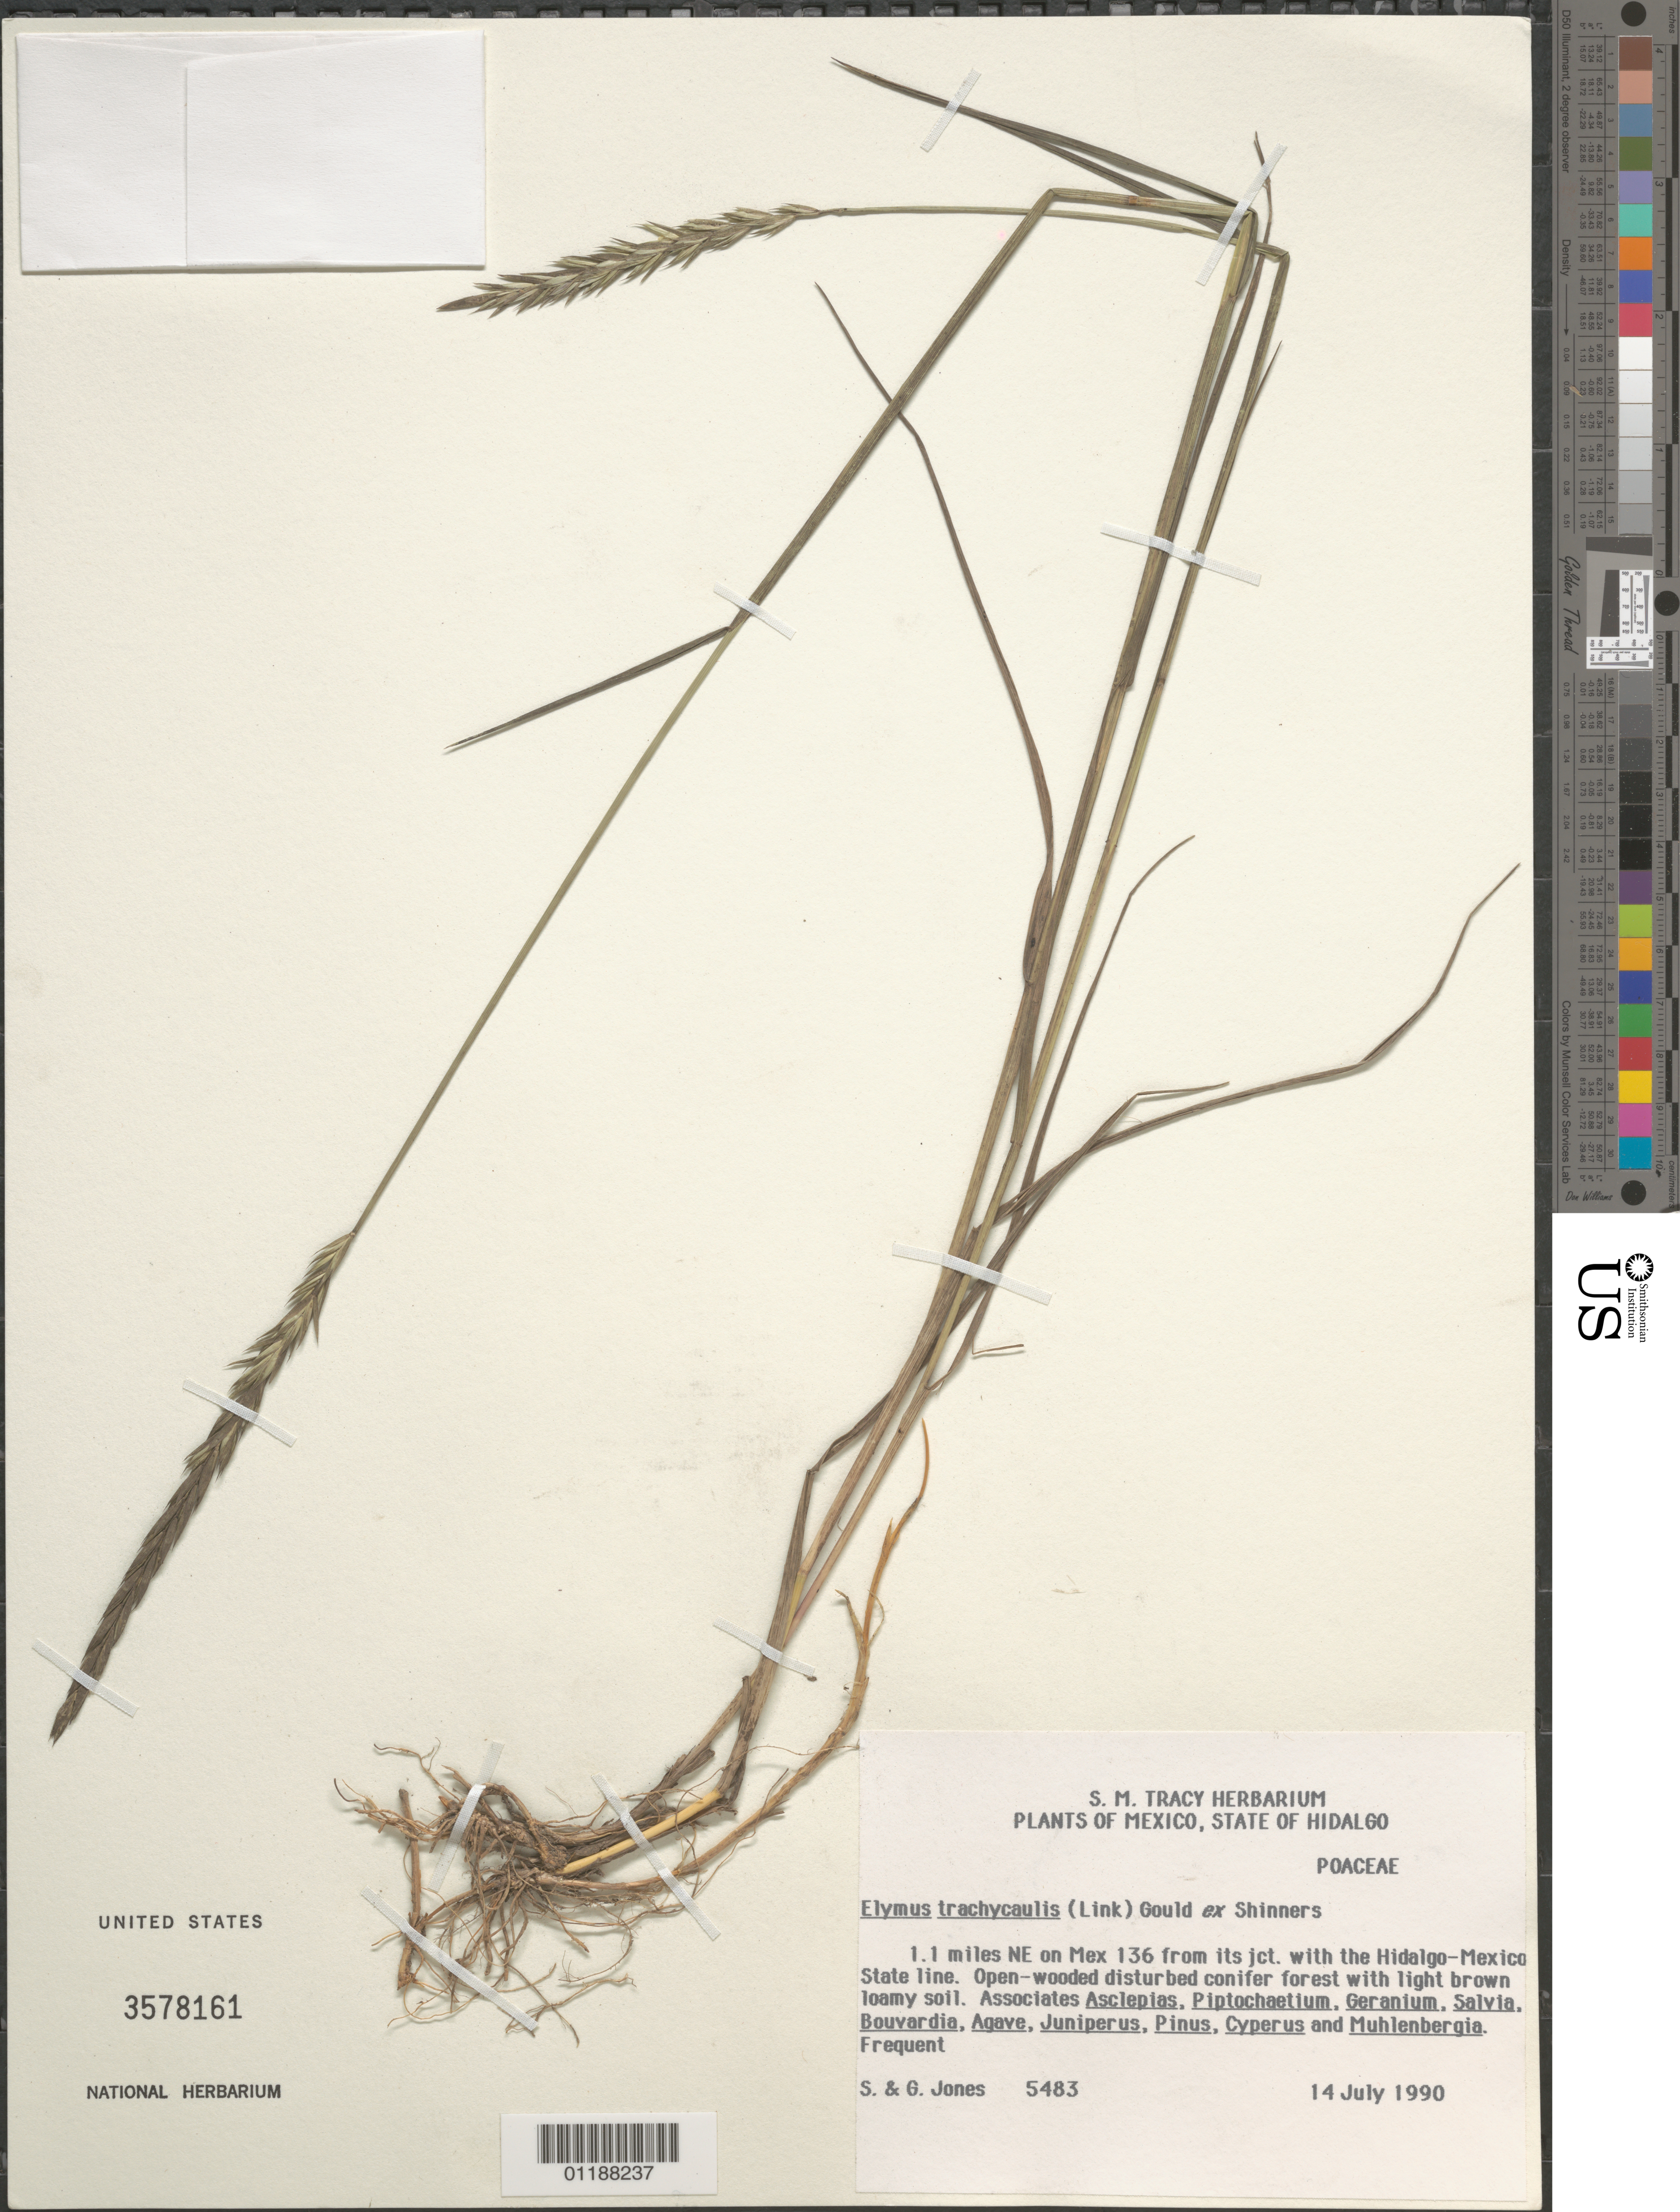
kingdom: Plantae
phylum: Tracheophyta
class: Liliopsida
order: Poales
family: Poaceae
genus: Elymus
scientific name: Elymus trachycaulus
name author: (Link) Gould ex Shinners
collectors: S. D. Jones & G. N. Jones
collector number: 5483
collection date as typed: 14 Jul 1990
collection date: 1990-07-14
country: Mexico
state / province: Hidalgo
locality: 1.1 mi NE of Mex 136 from jct with Hidalgo- Mexico state line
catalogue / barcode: US 3578161